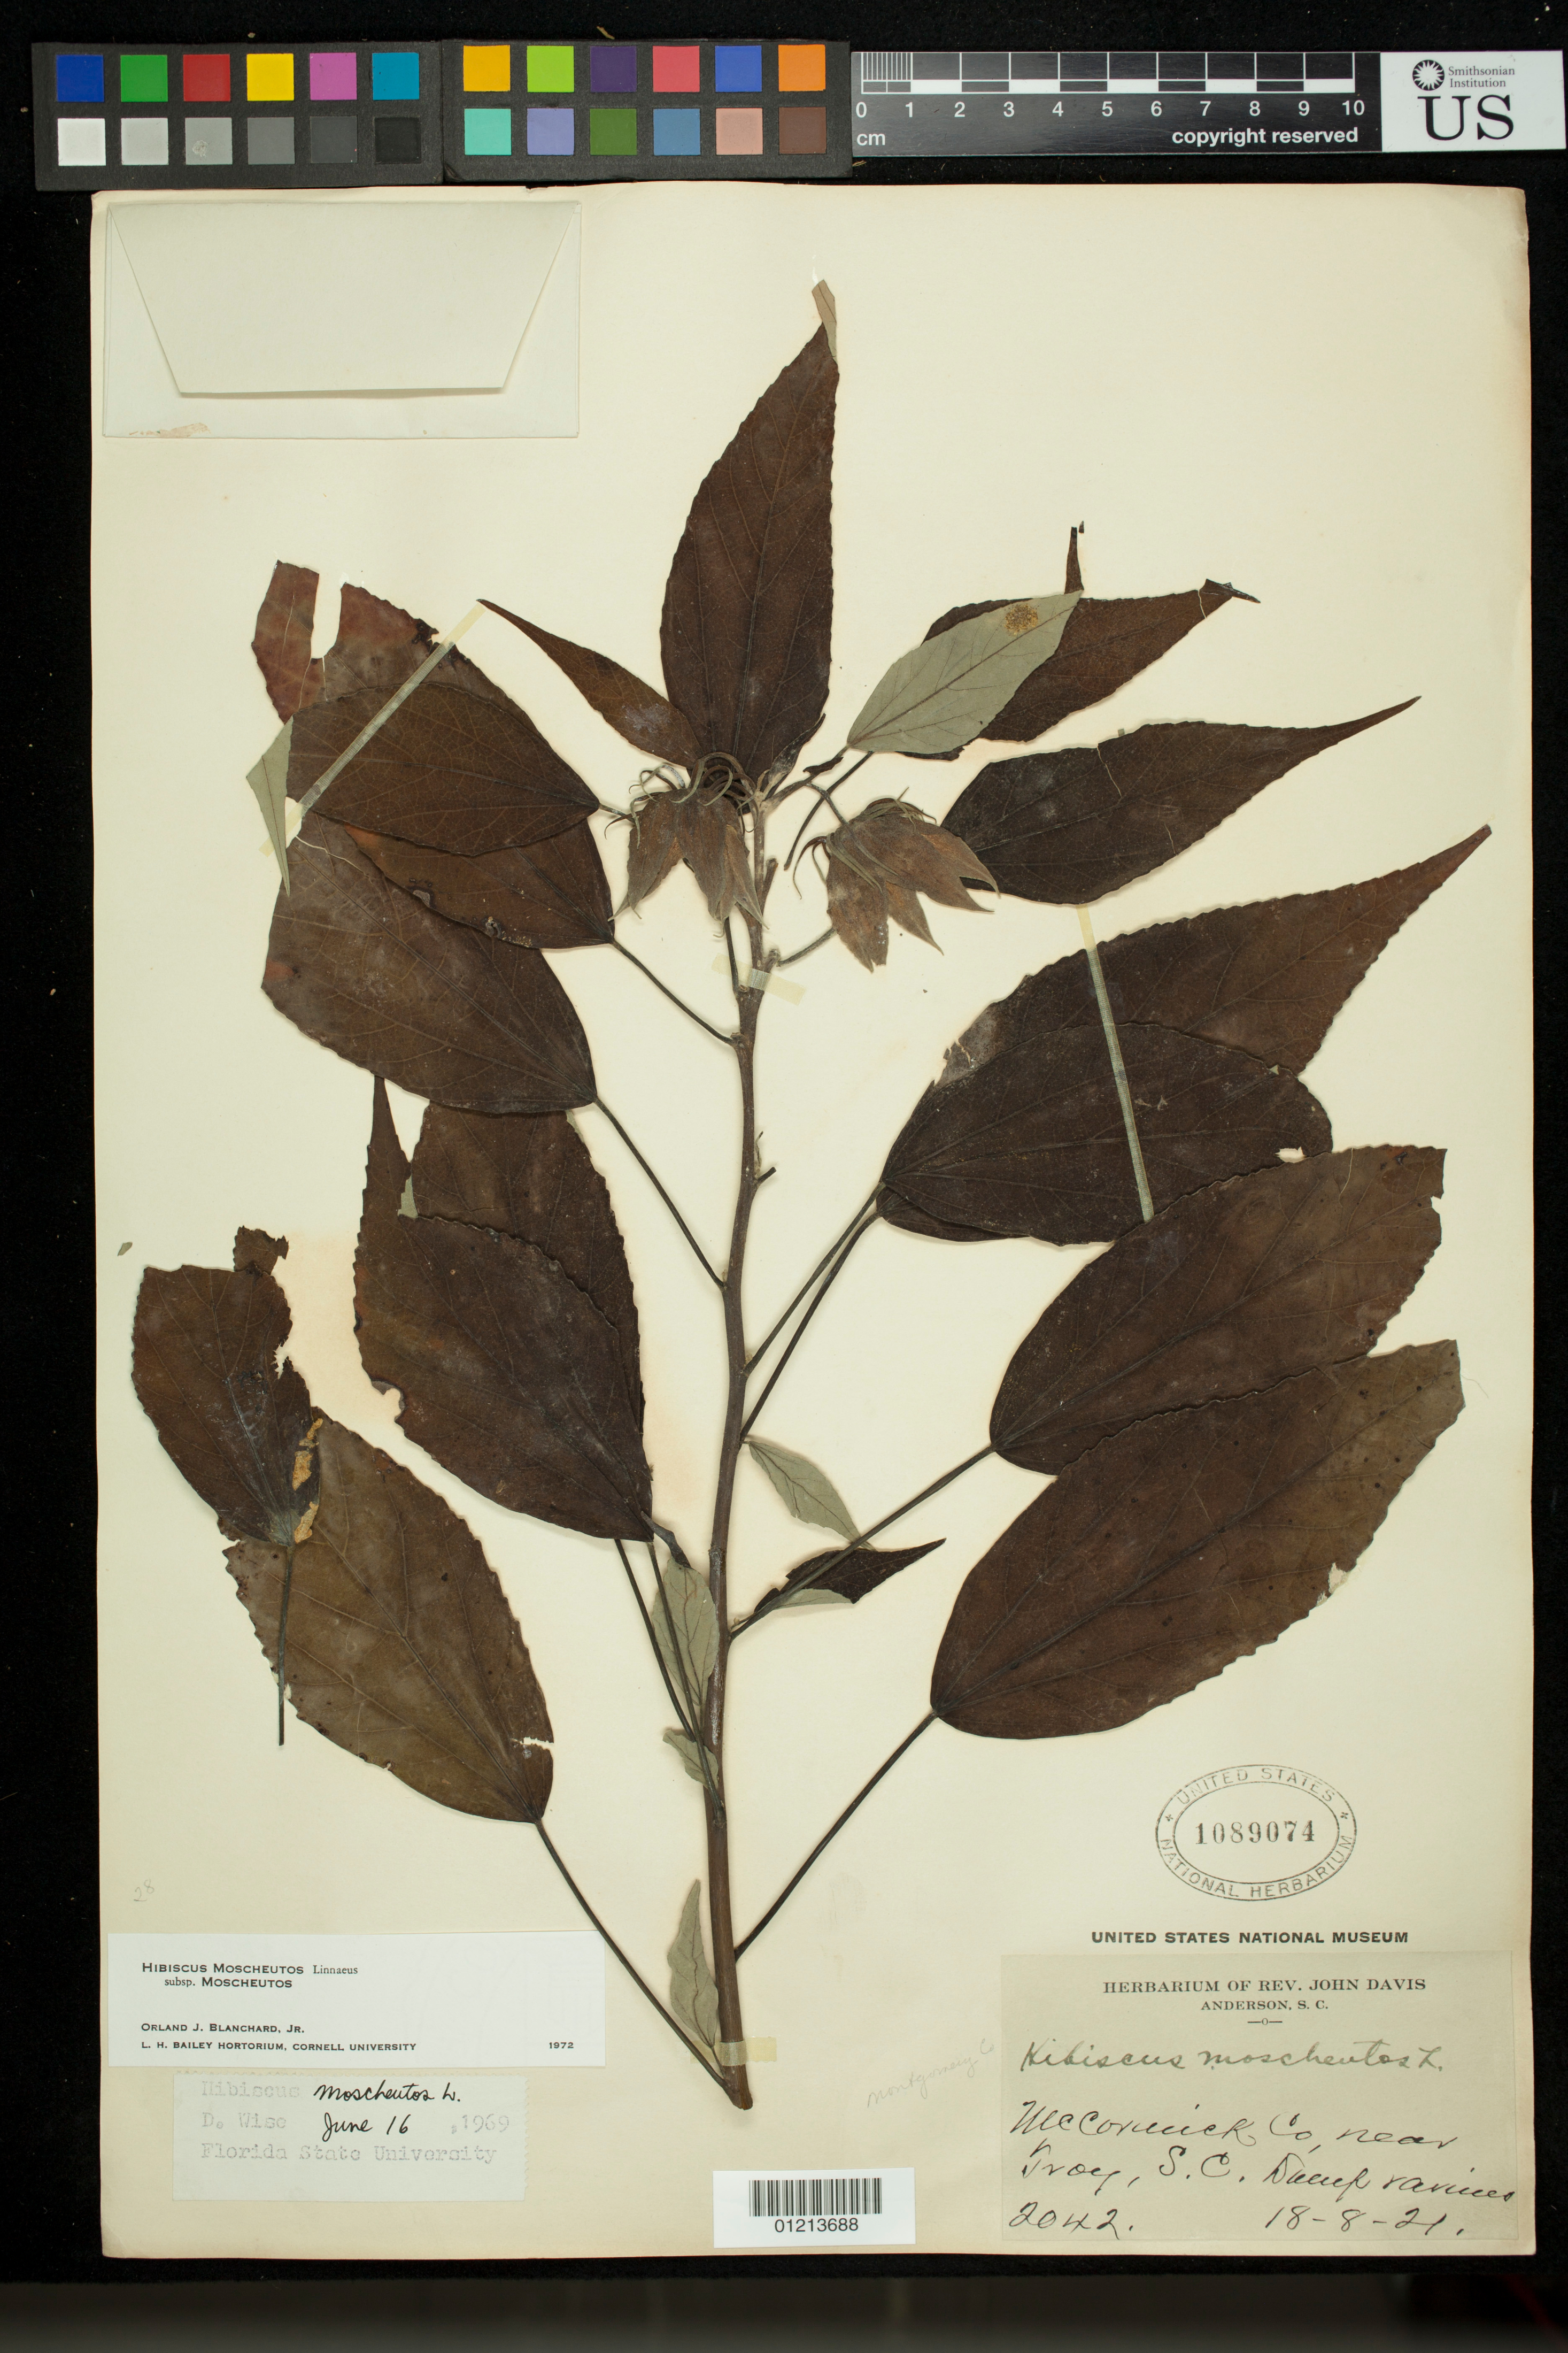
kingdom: Plantae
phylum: Tracheophyta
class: Magnoliopsida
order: Malvales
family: Malvaceae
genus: Hibiscus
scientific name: Hibiscus moscheutos subsp. lasiocarpos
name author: (Cav.) O.J. Blanch.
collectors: J. Davis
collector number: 2042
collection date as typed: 18 Aug 1921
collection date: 1921-08-18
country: United States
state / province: South Carolina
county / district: McCormick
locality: McCormick Co, near Troy, S.C.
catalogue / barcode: US 1089074